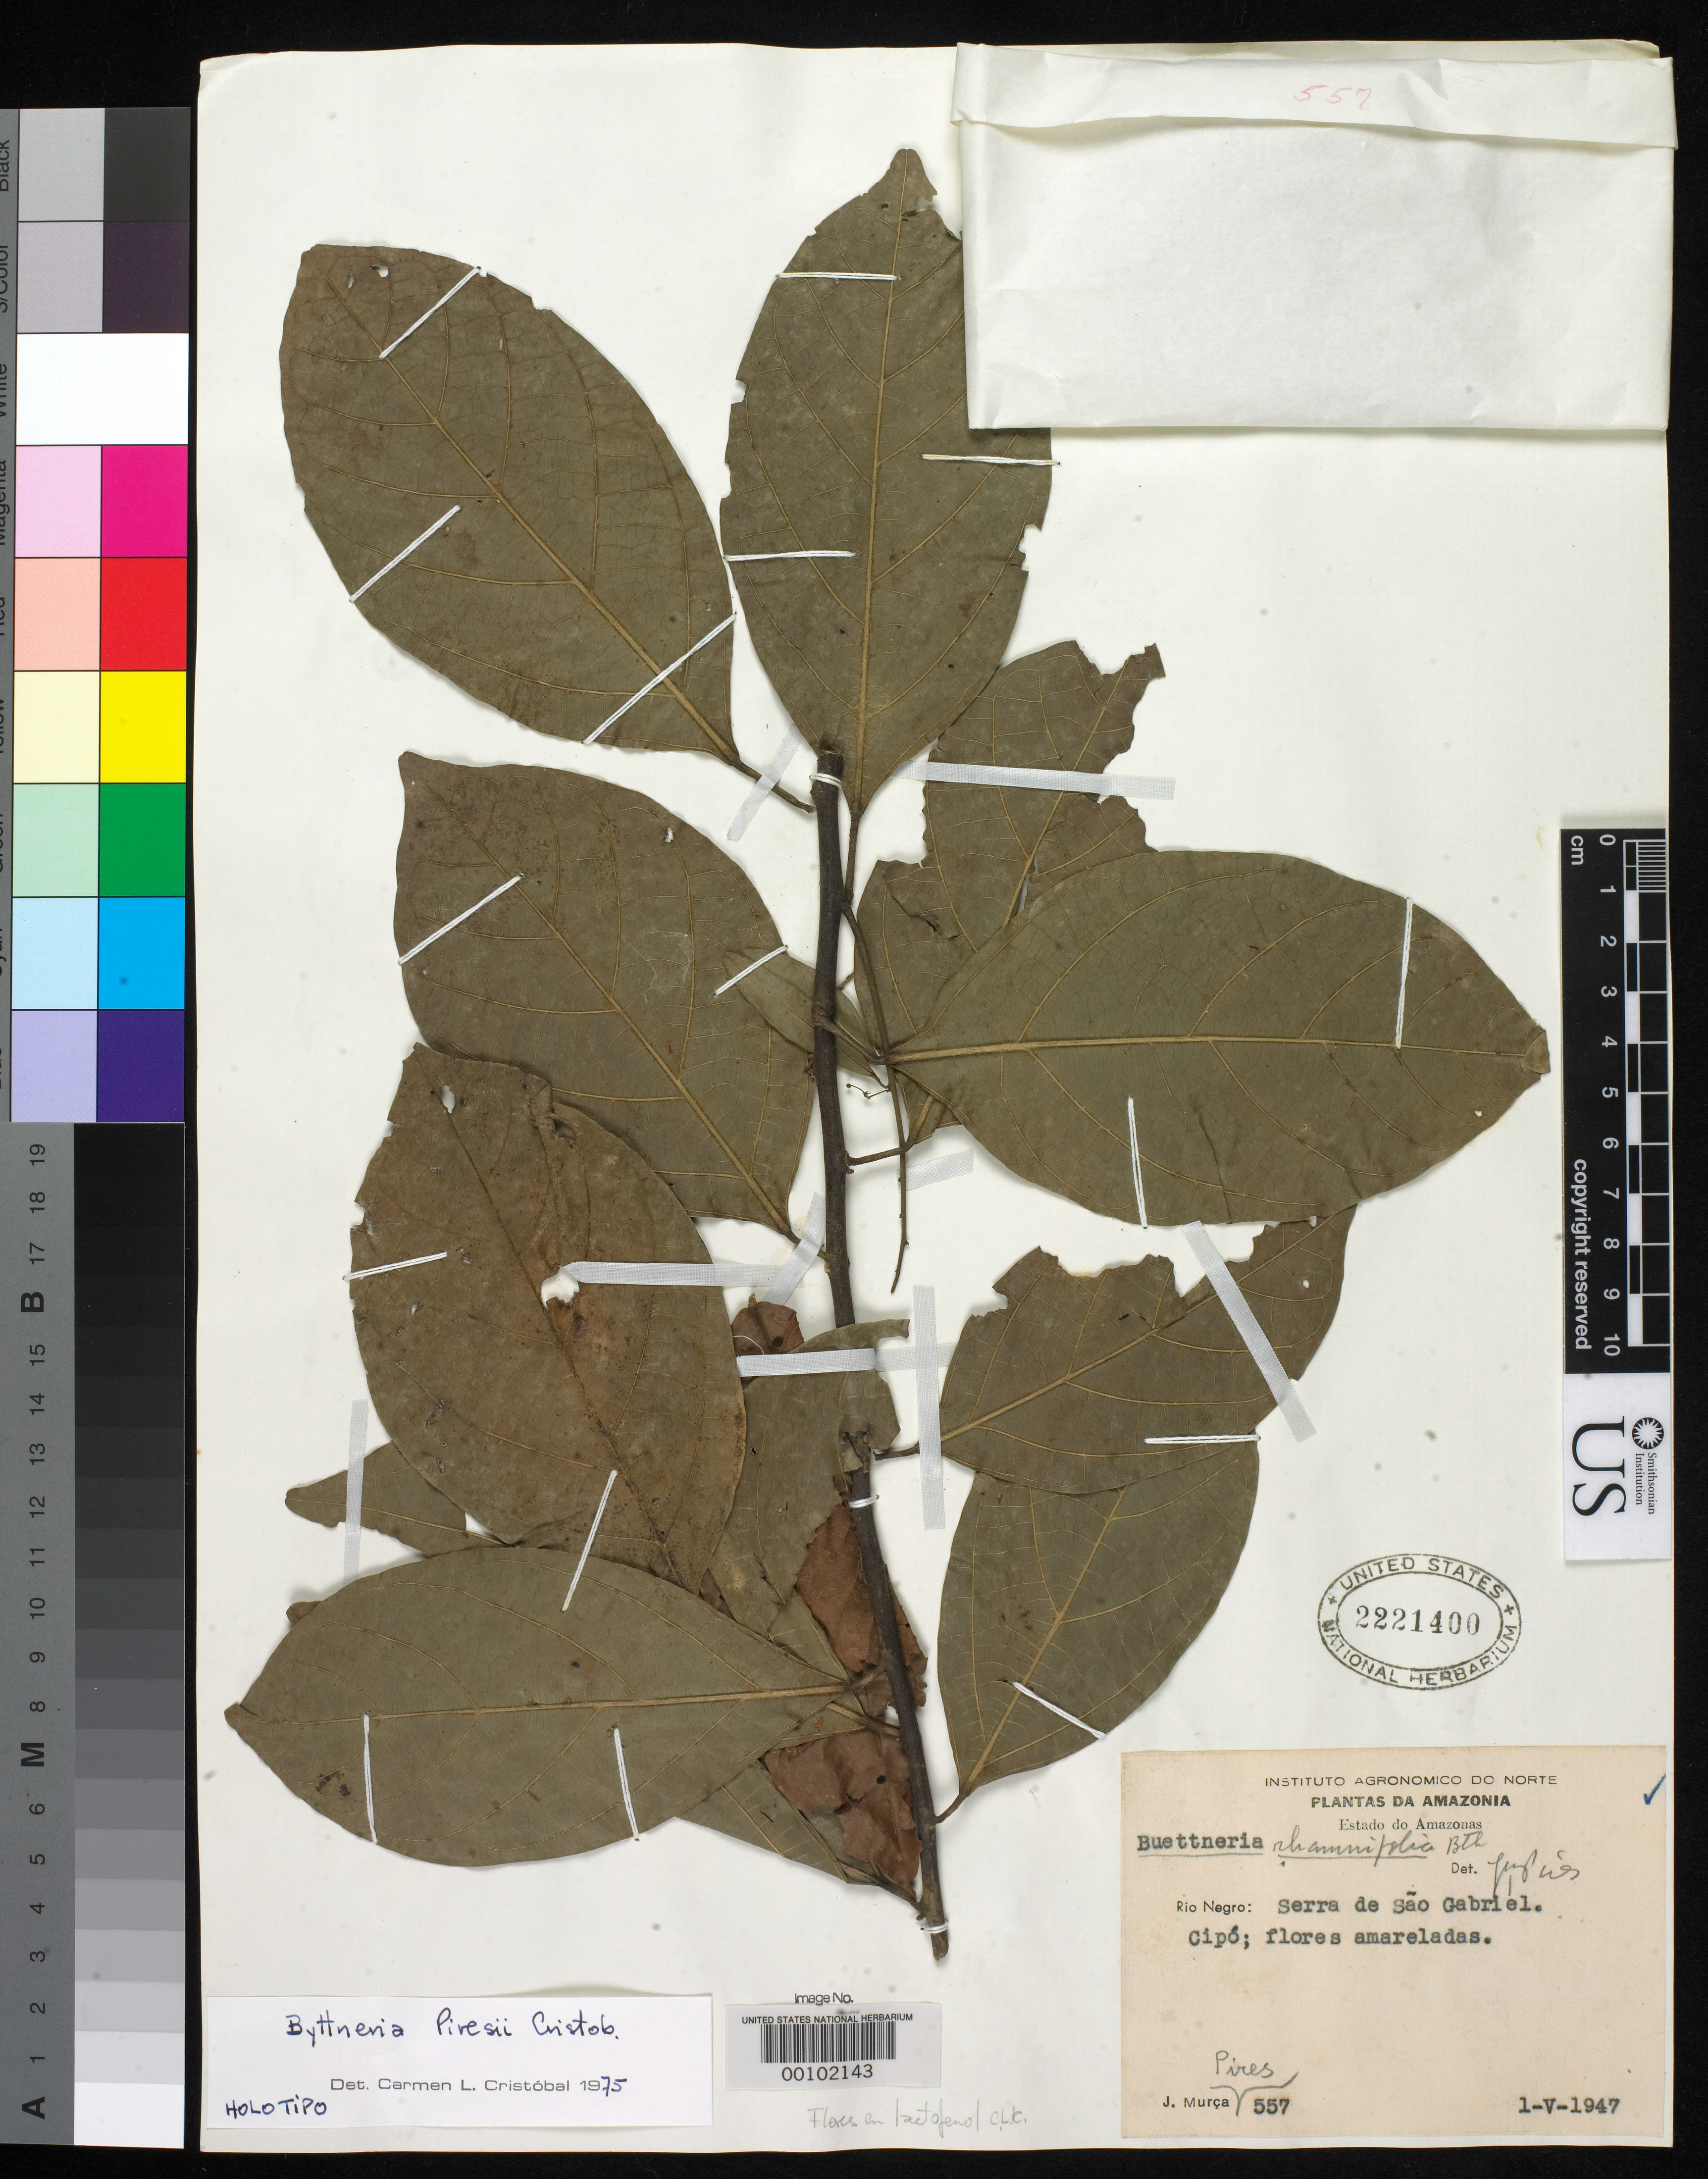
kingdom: Plantae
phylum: Tracheophyta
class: Magnoliopsida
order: Malvales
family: Malvaceae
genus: Byttneria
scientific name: Byttneria piresii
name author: Cristóbal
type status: Holotype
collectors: J. M. Pires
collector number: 557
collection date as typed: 01 May 1947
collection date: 1947-05-01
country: Brazil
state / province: Amazonas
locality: Serra de Sao Gabriel.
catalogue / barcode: US 2221400